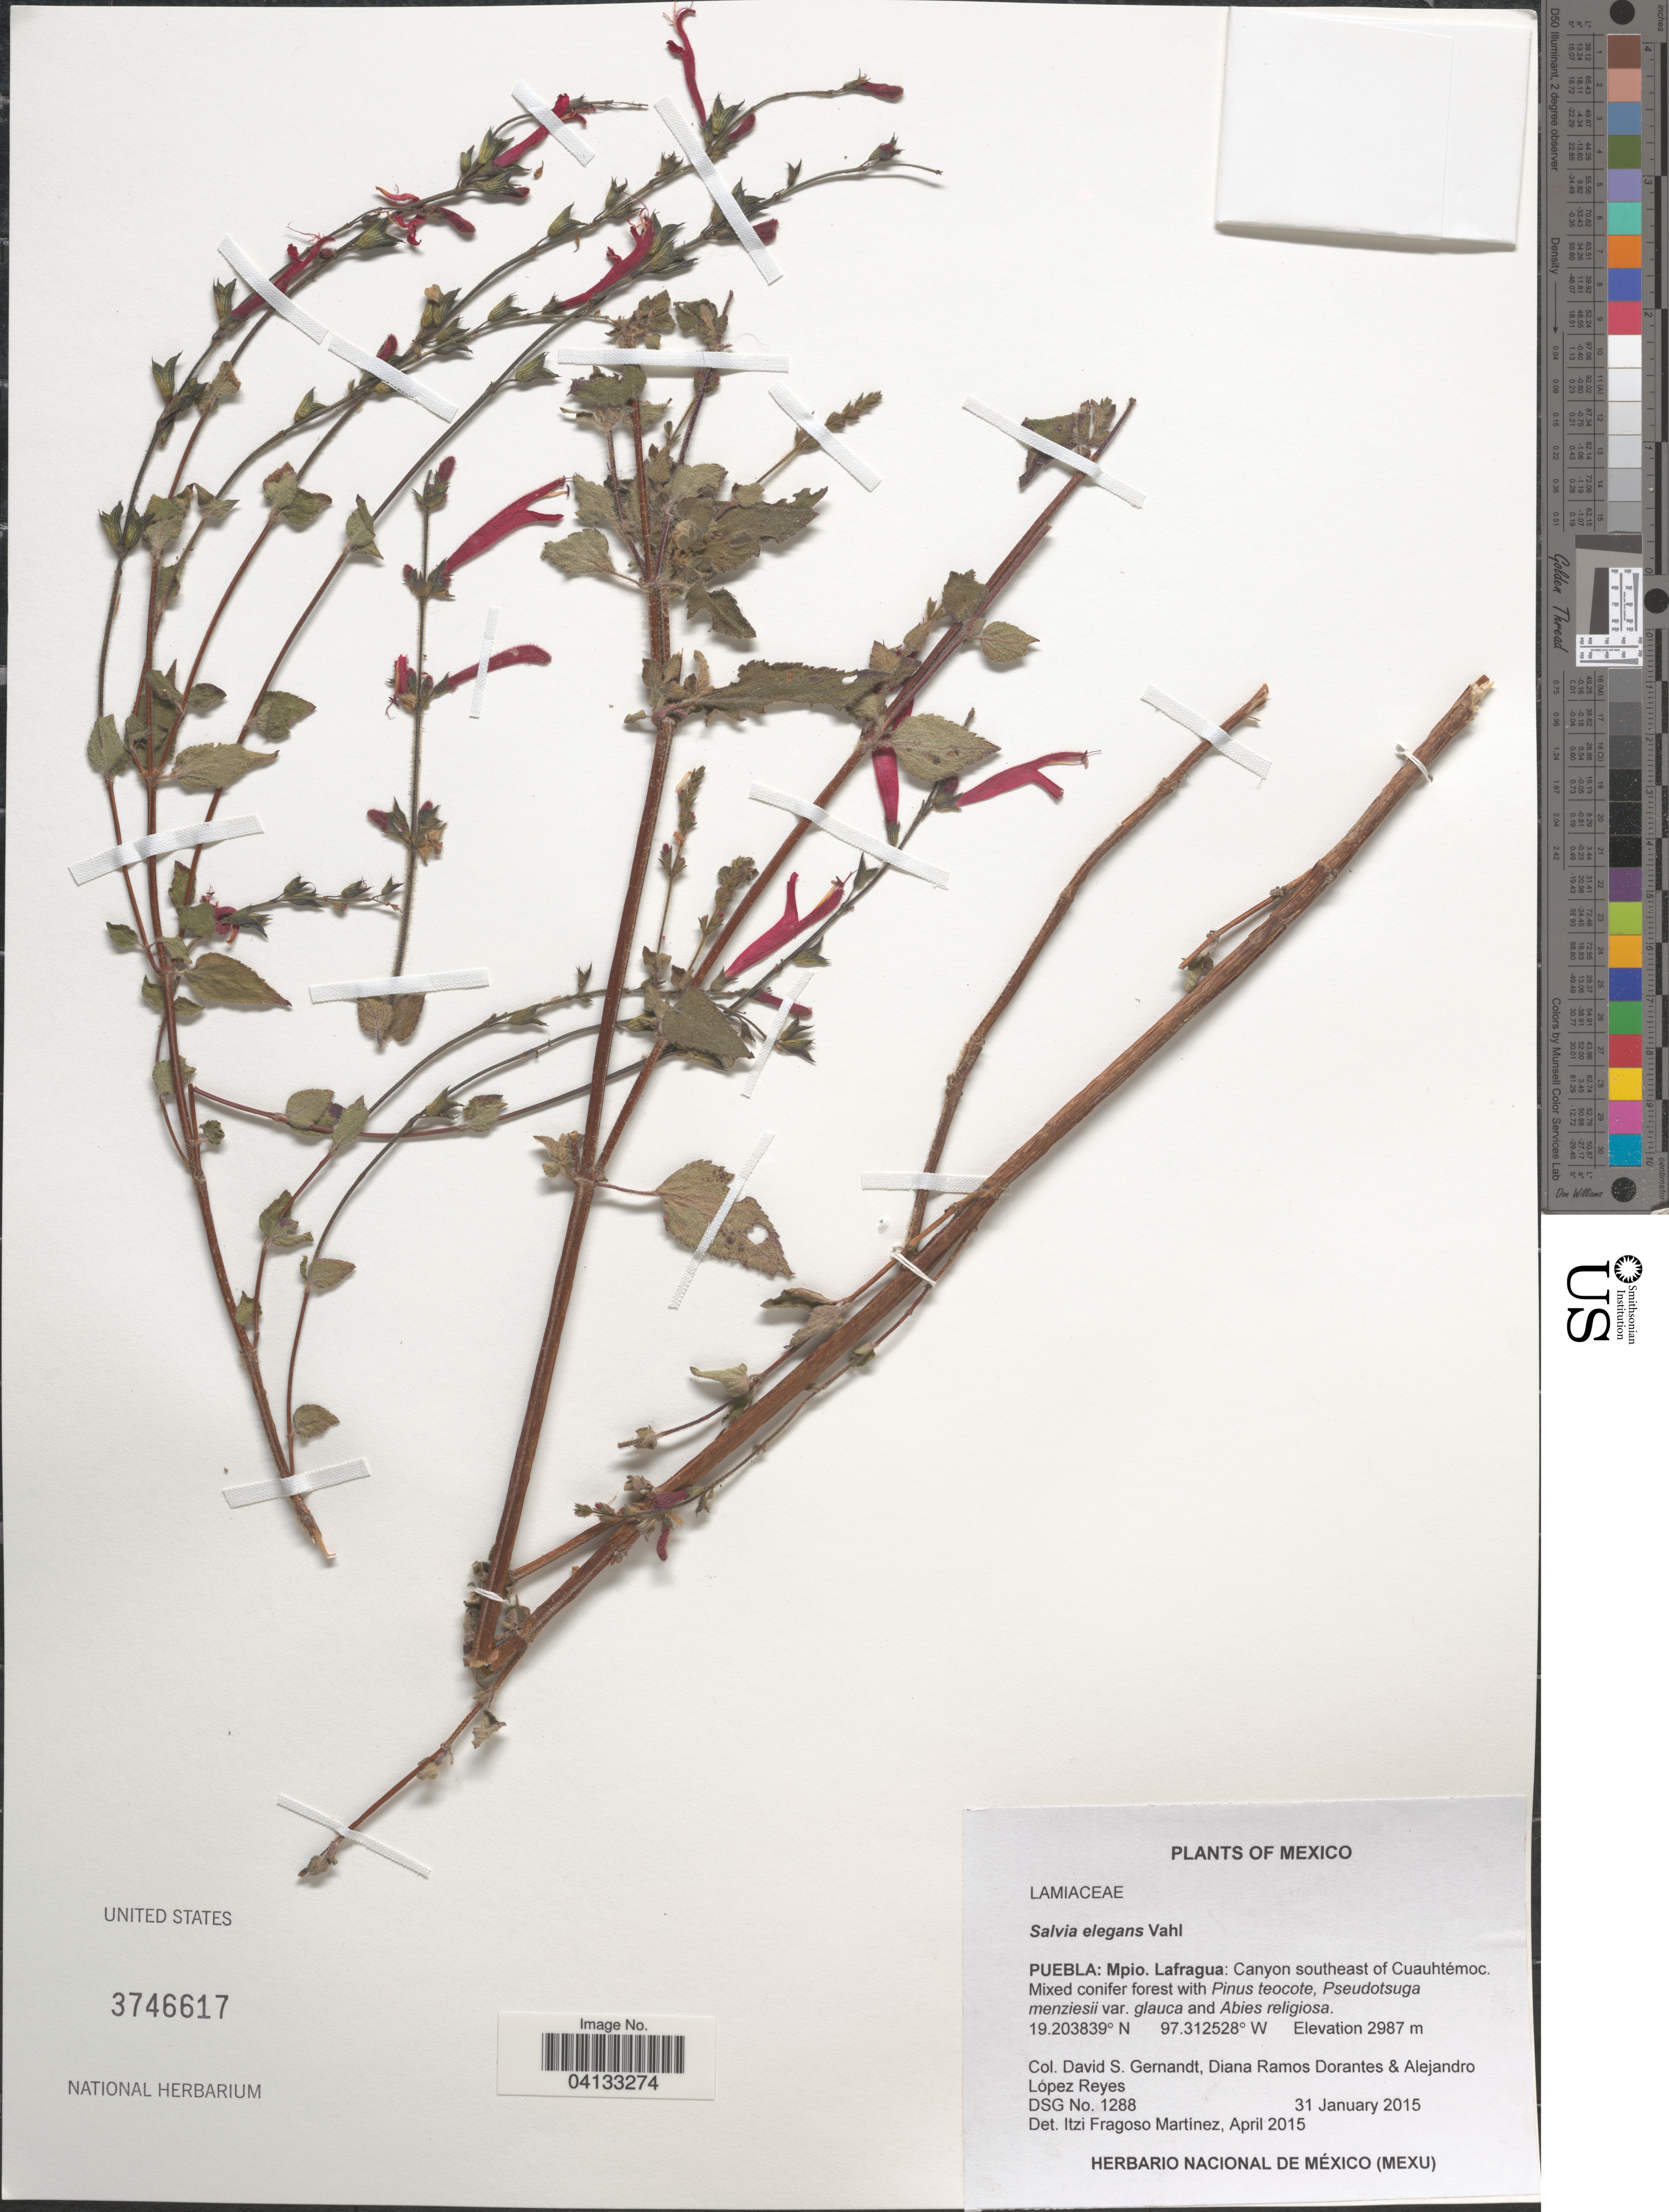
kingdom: Plantae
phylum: Tracheophyta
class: Magnoliopsida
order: Lamiales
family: Lamiaceae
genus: Salvia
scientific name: Salvia elegans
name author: Vahl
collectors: D. S. Gernandt, D. Dorantes & A. Reyes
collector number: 1288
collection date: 2015-01-31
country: Mexico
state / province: Puebla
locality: Mpio. Lafragua: Canyon southeast of Cuauhtémoc.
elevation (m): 2987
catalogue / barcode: US 3746617